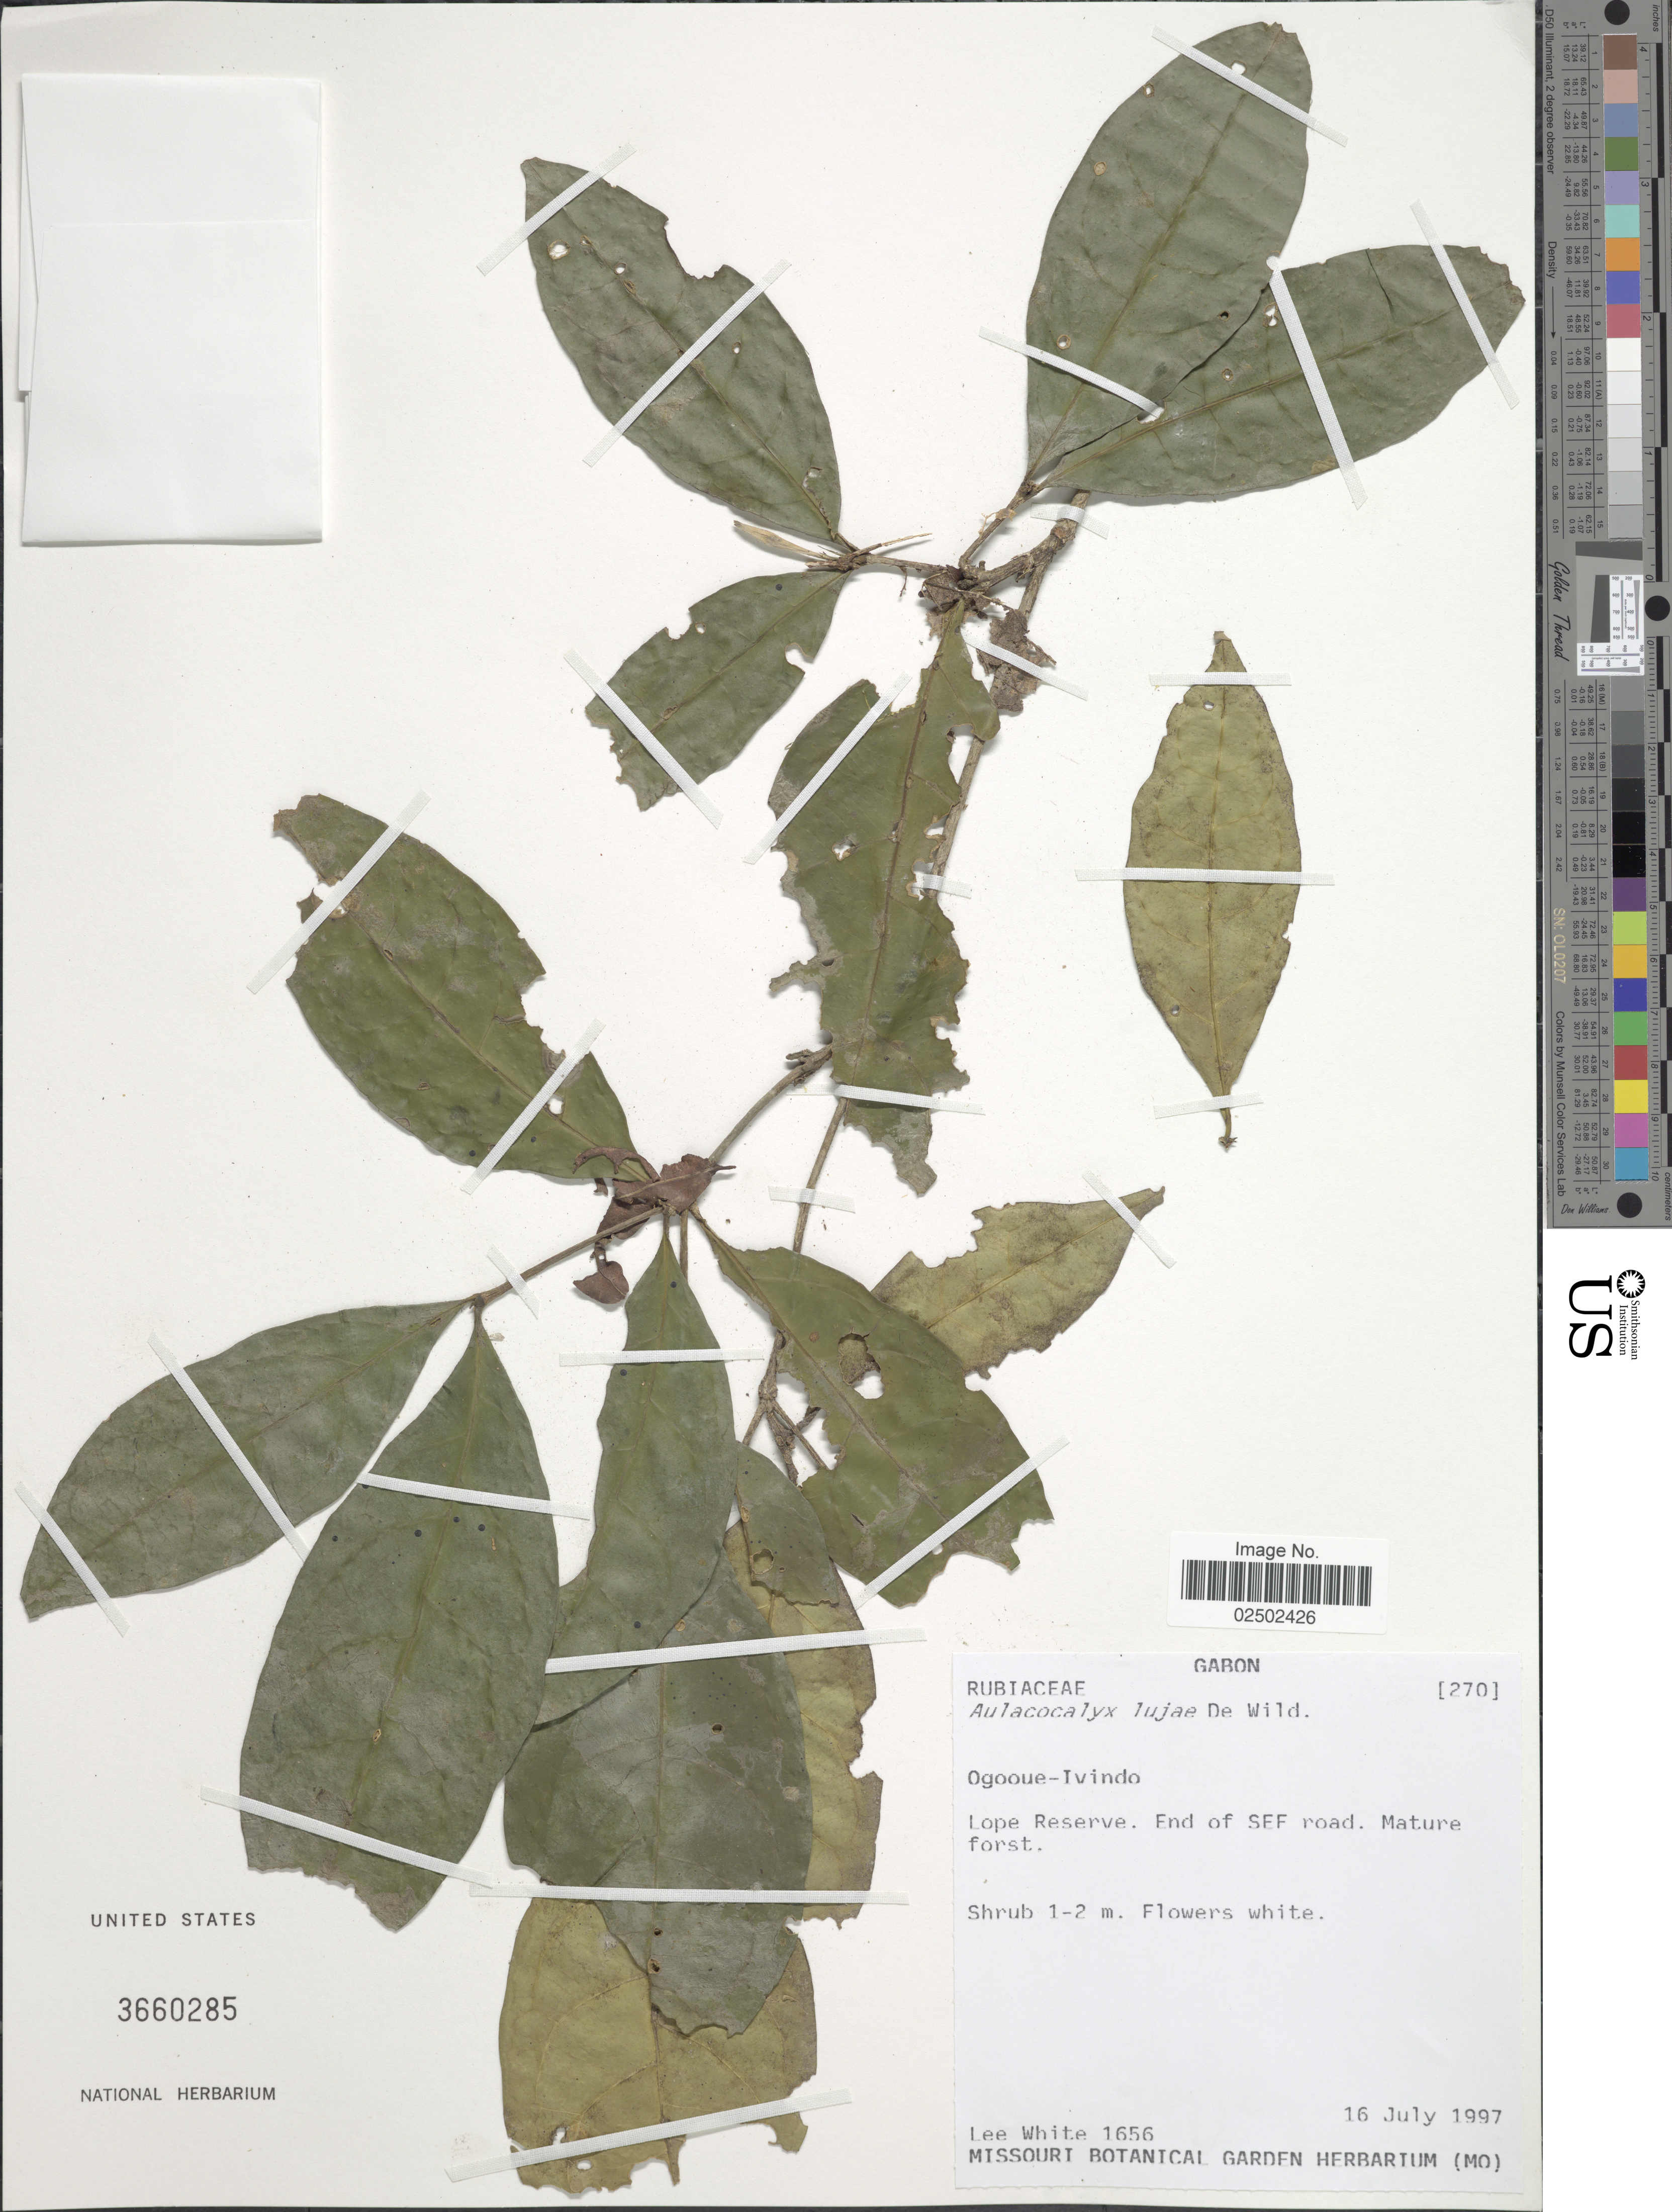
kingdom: Plantae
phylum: Tracheophyta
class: Magnoliopsida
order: Gentianales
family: Rubiaceae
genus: Aulacocalyx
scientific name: Aulacocalyx lujae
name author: De Wild.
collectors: L. White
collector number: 1656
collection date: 1997-07-16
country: Gabon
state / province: Ogooue-Ivindo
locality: Lope Reserve. End of SEF road.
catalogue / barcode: US 3660285